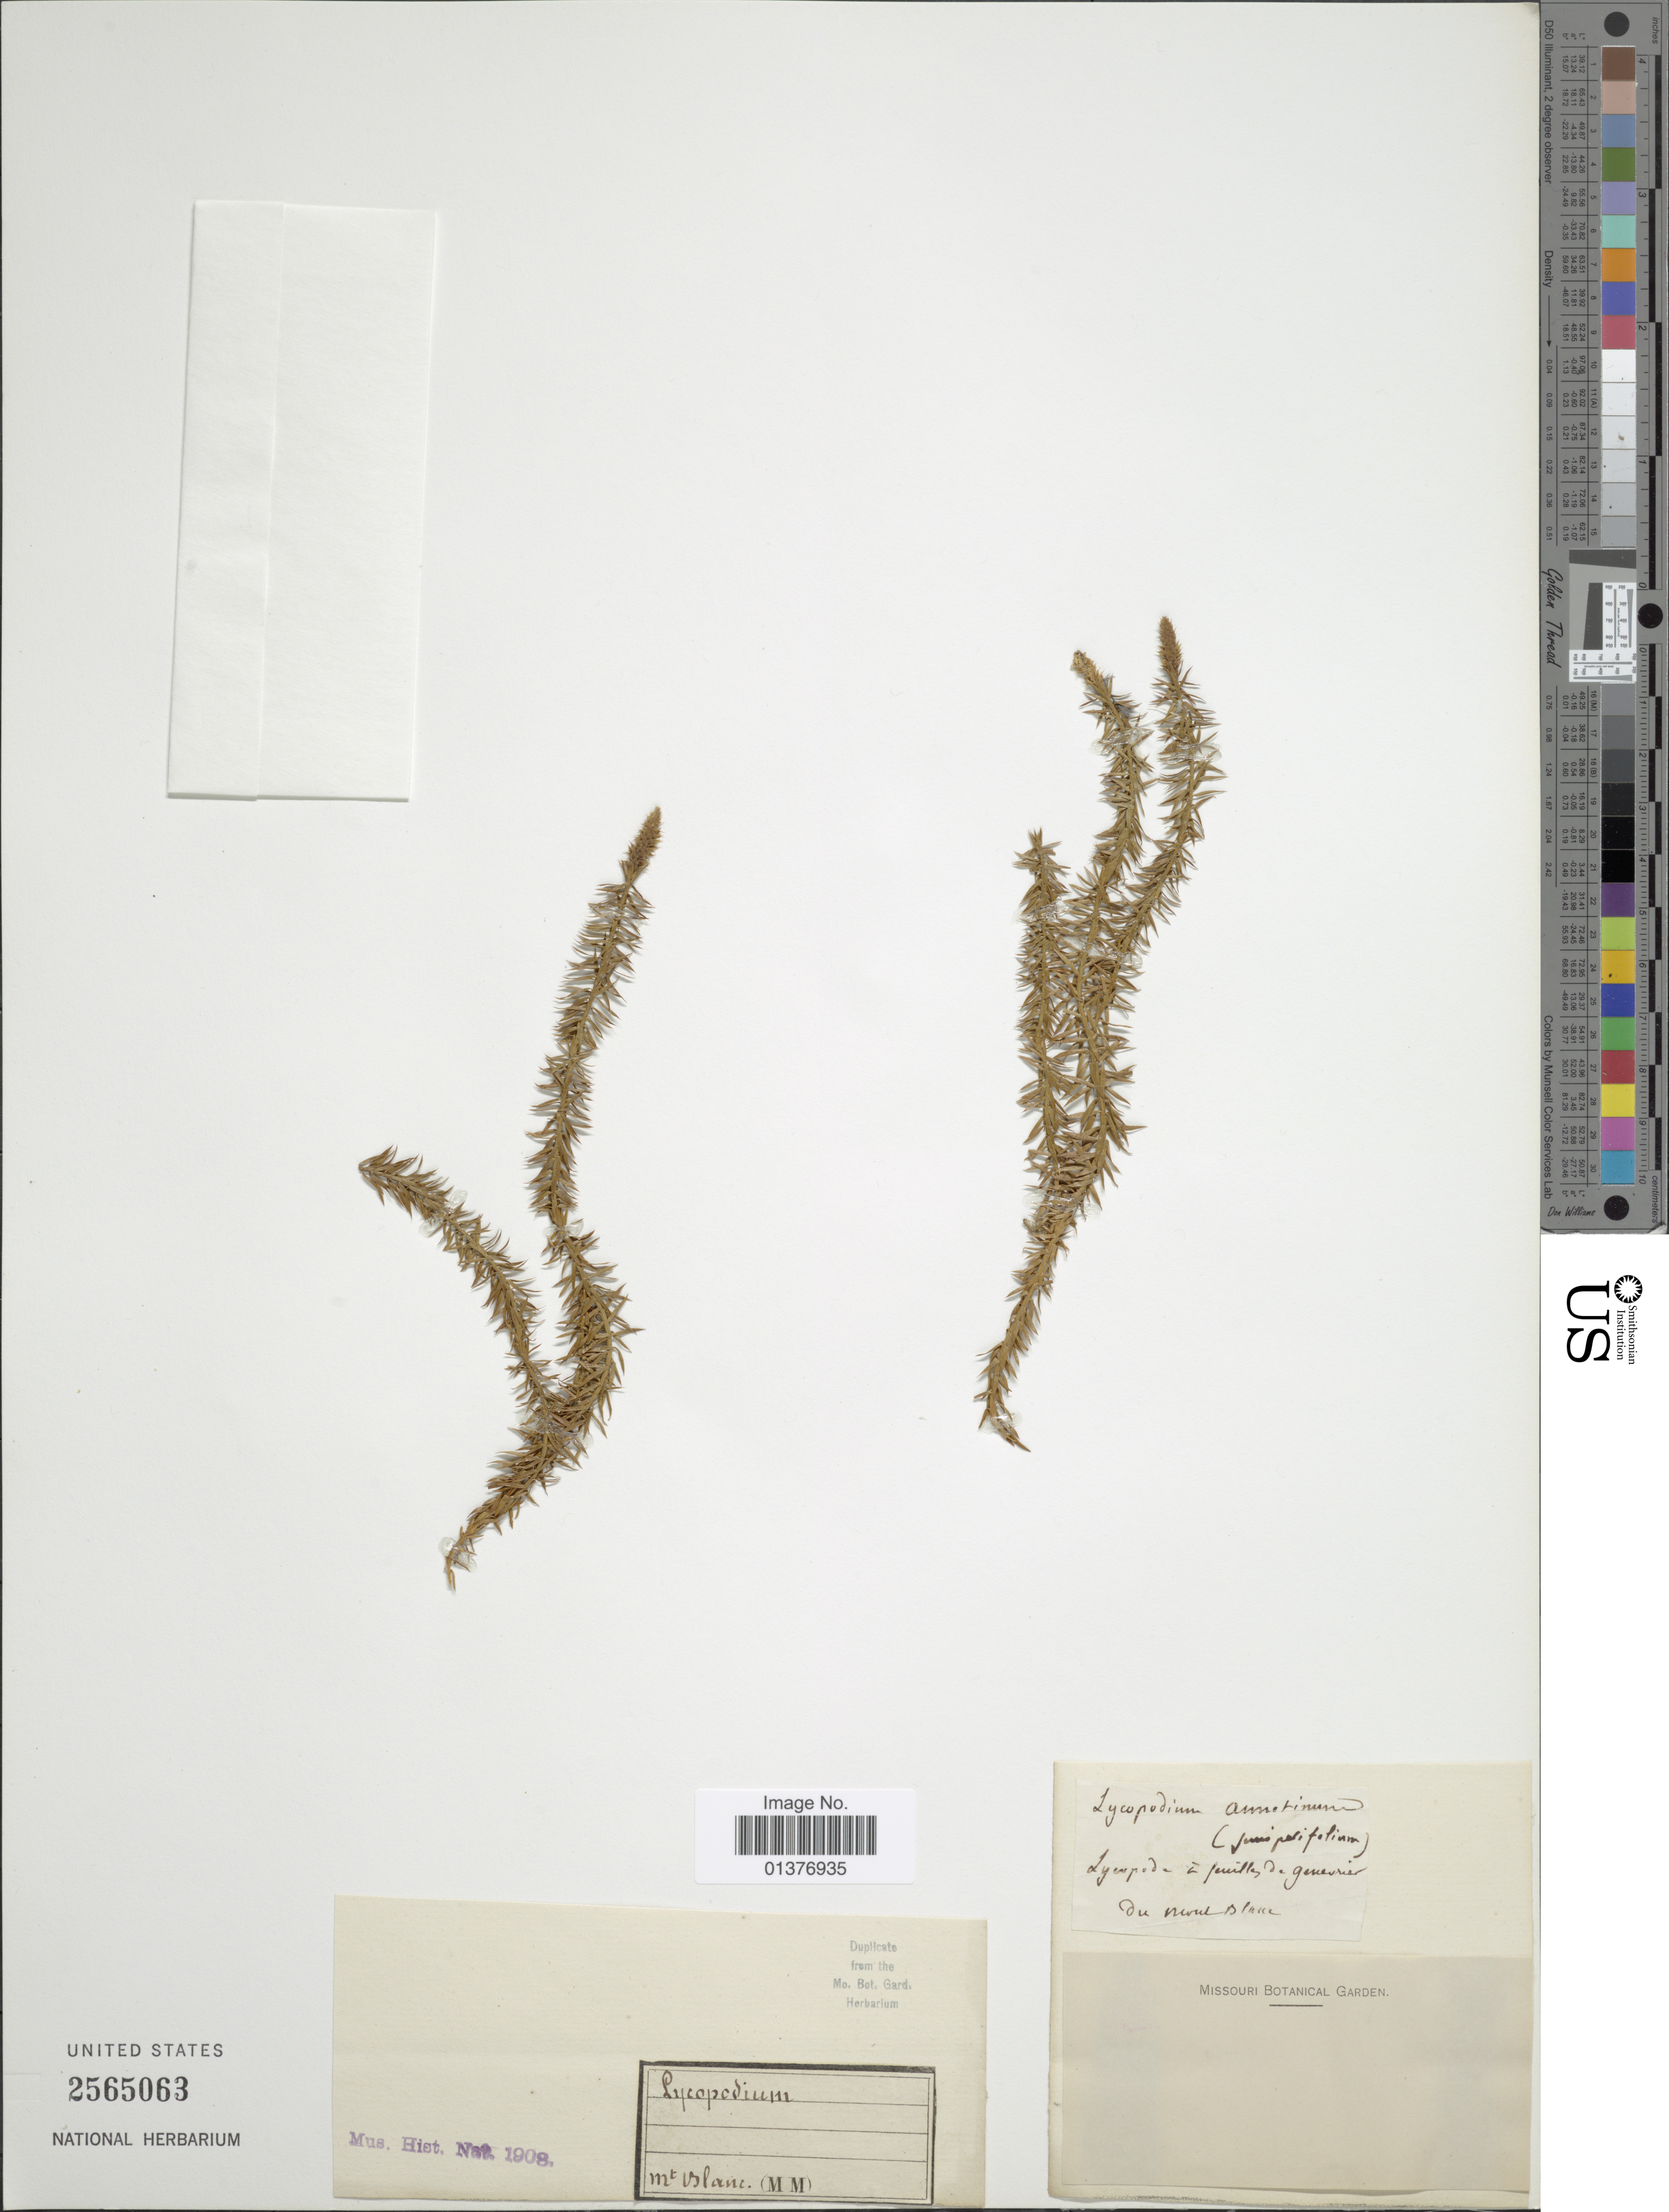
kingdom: Plantae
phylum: Tracheophyta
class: Lycopodiopsida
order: Lycopodiales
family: Lycopodiaceae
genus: Spinulum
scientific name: Spinulum annotinum subsp. annotinum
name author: (L.) A. Haines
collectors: M. M.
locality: Mt. Blanc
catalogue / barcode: US 2565063